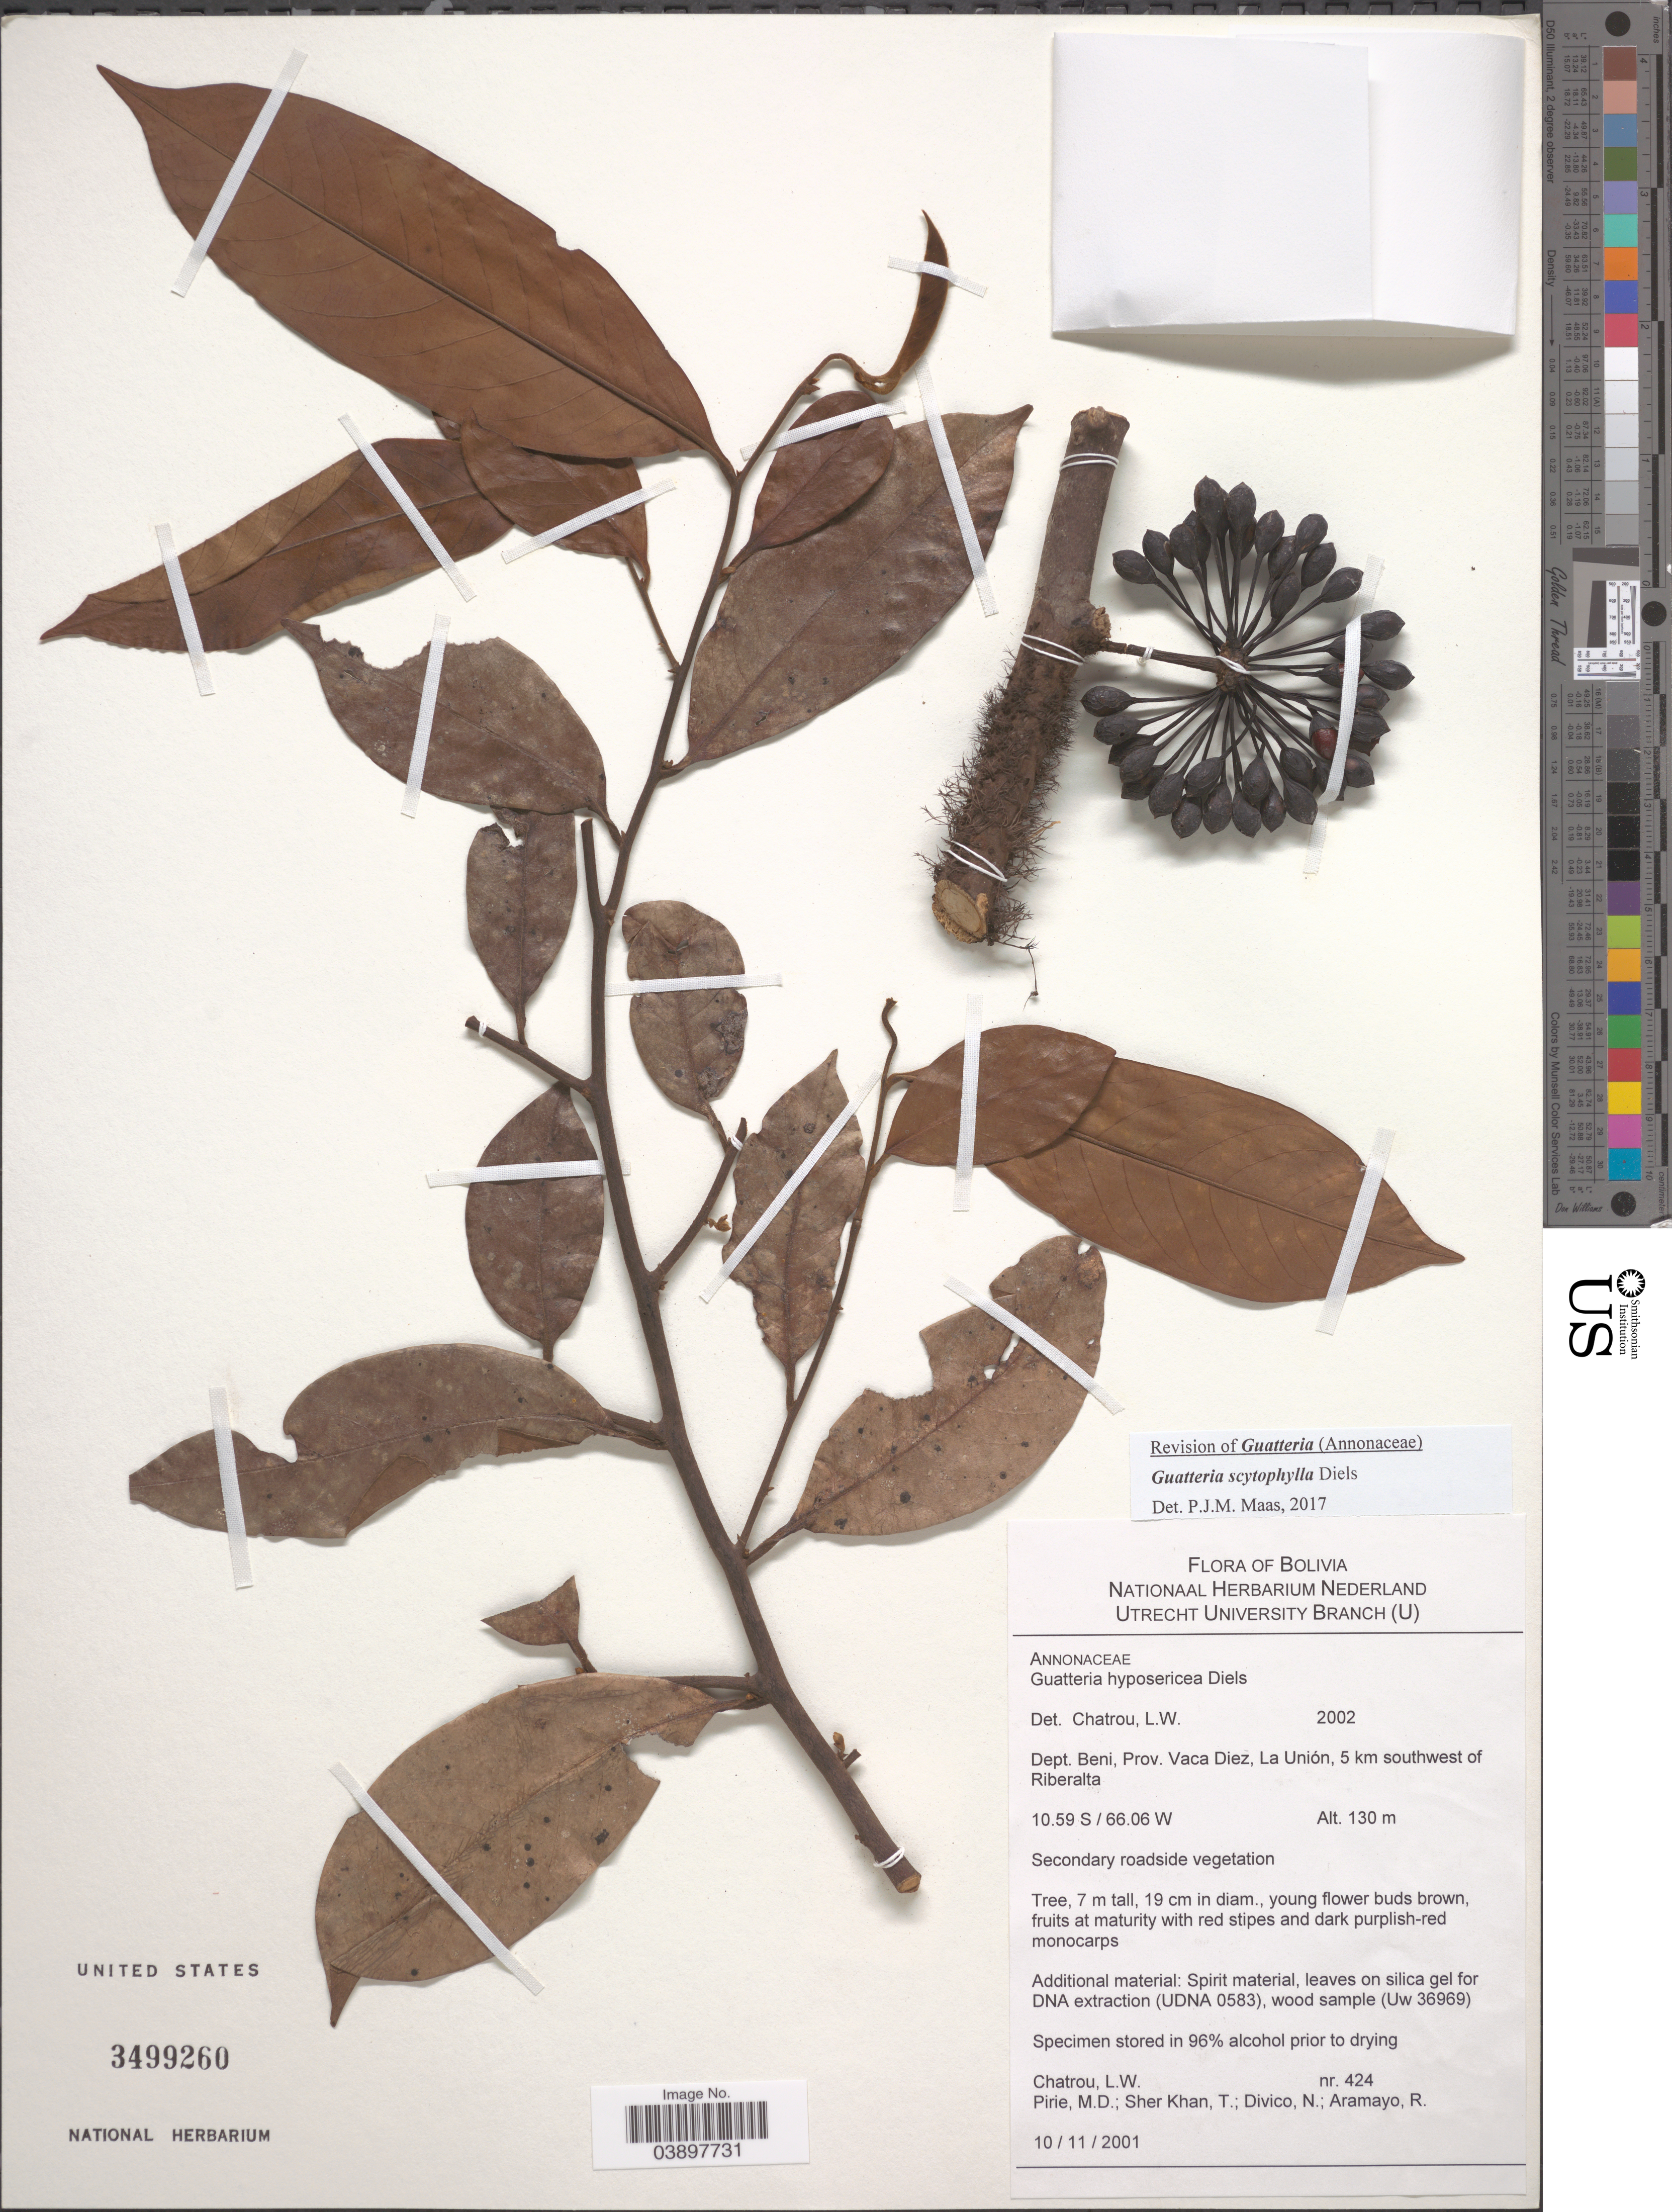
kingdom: Plantae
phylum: Tracheophyta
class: Magnoliopsida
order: Magnoliales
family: Annonaceae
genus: Guatteria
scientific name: Guatteria scytophylla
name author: Diels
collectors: L. W. Chatrou, M. Pirie, T. Sher Khan, N. Divico & R. Aramayo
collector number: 424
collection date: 2001-11-10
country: Bolivia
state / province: Beni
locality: Dept. Beni, Prov. Vaca Diez, La Unión, 5 km southwest of Riberalta.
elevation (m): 130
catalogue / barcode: US 3499260